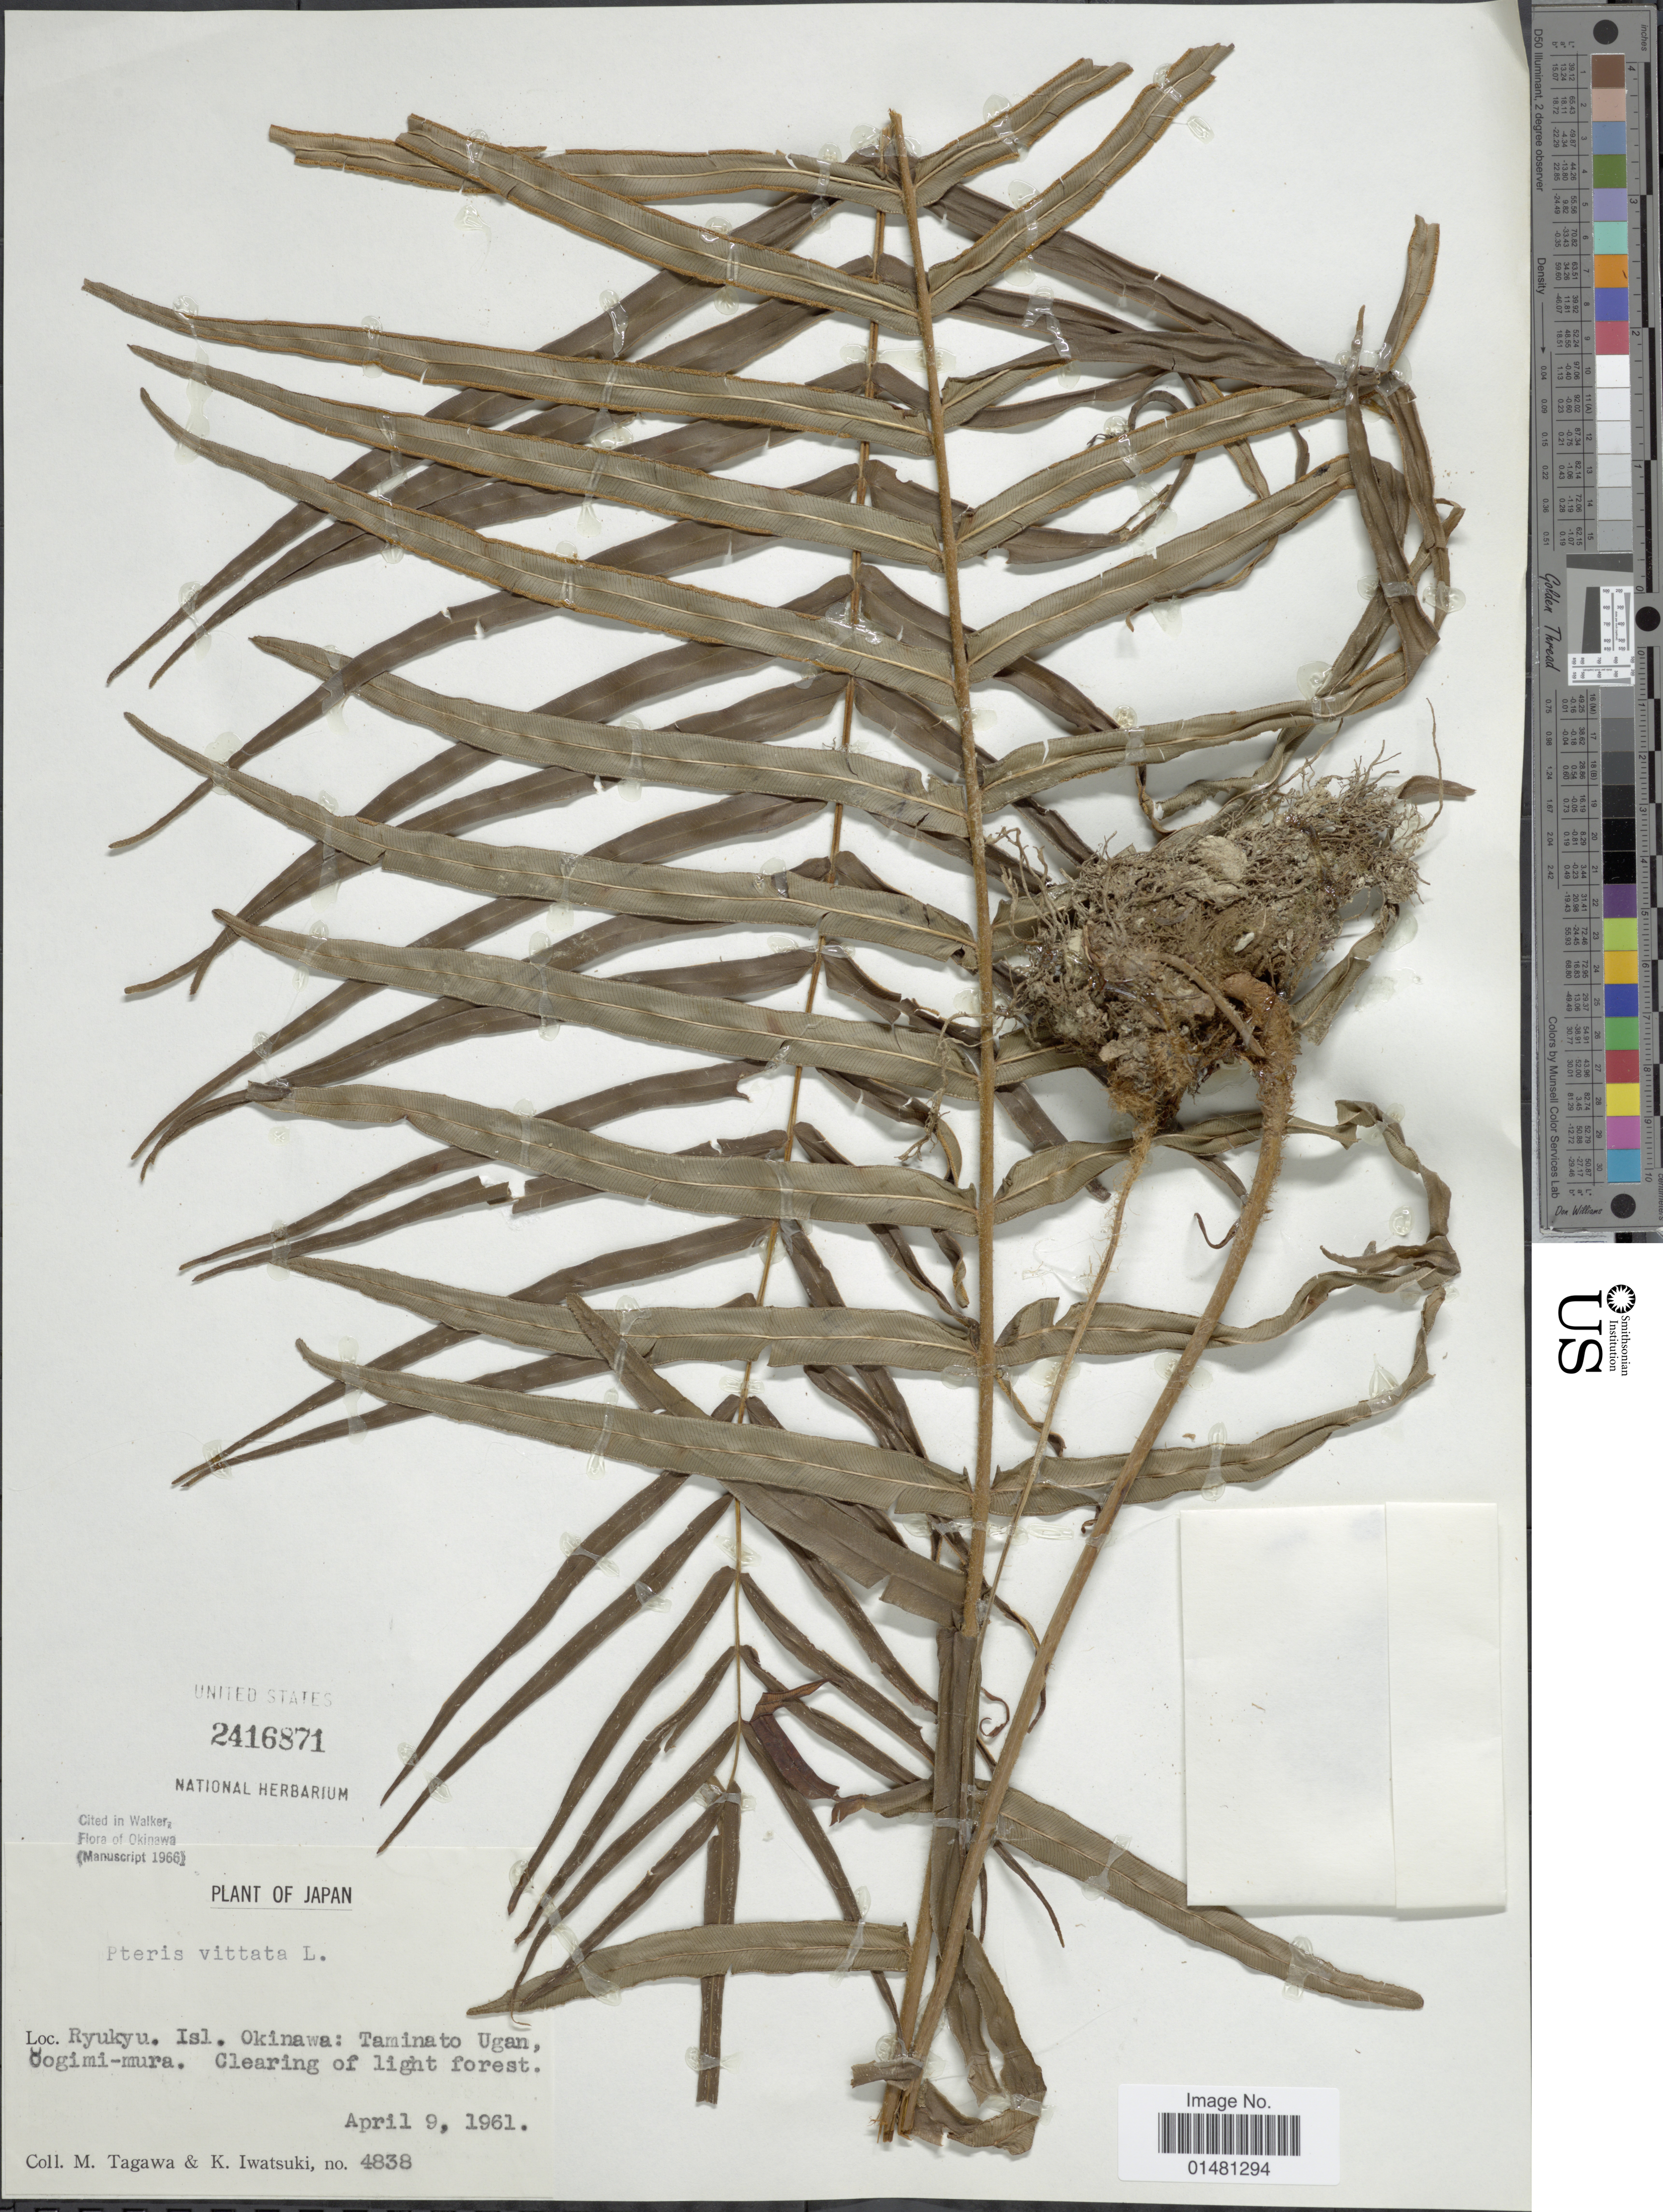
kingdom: Plantae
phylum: Tracheophyta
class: Polypodiopsida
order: Polypodiales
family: Pteridaceae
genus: Pteris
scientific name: Pteris vittata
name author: L.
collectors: M. Tagawa & K. Iwatsuki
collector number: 4838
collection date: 1961-04-09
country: Japan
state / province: Okinawa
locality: Ryukyu Isl. Okinawa: Tamito Ugan, Oogimi-mura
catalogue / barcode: US 2416871